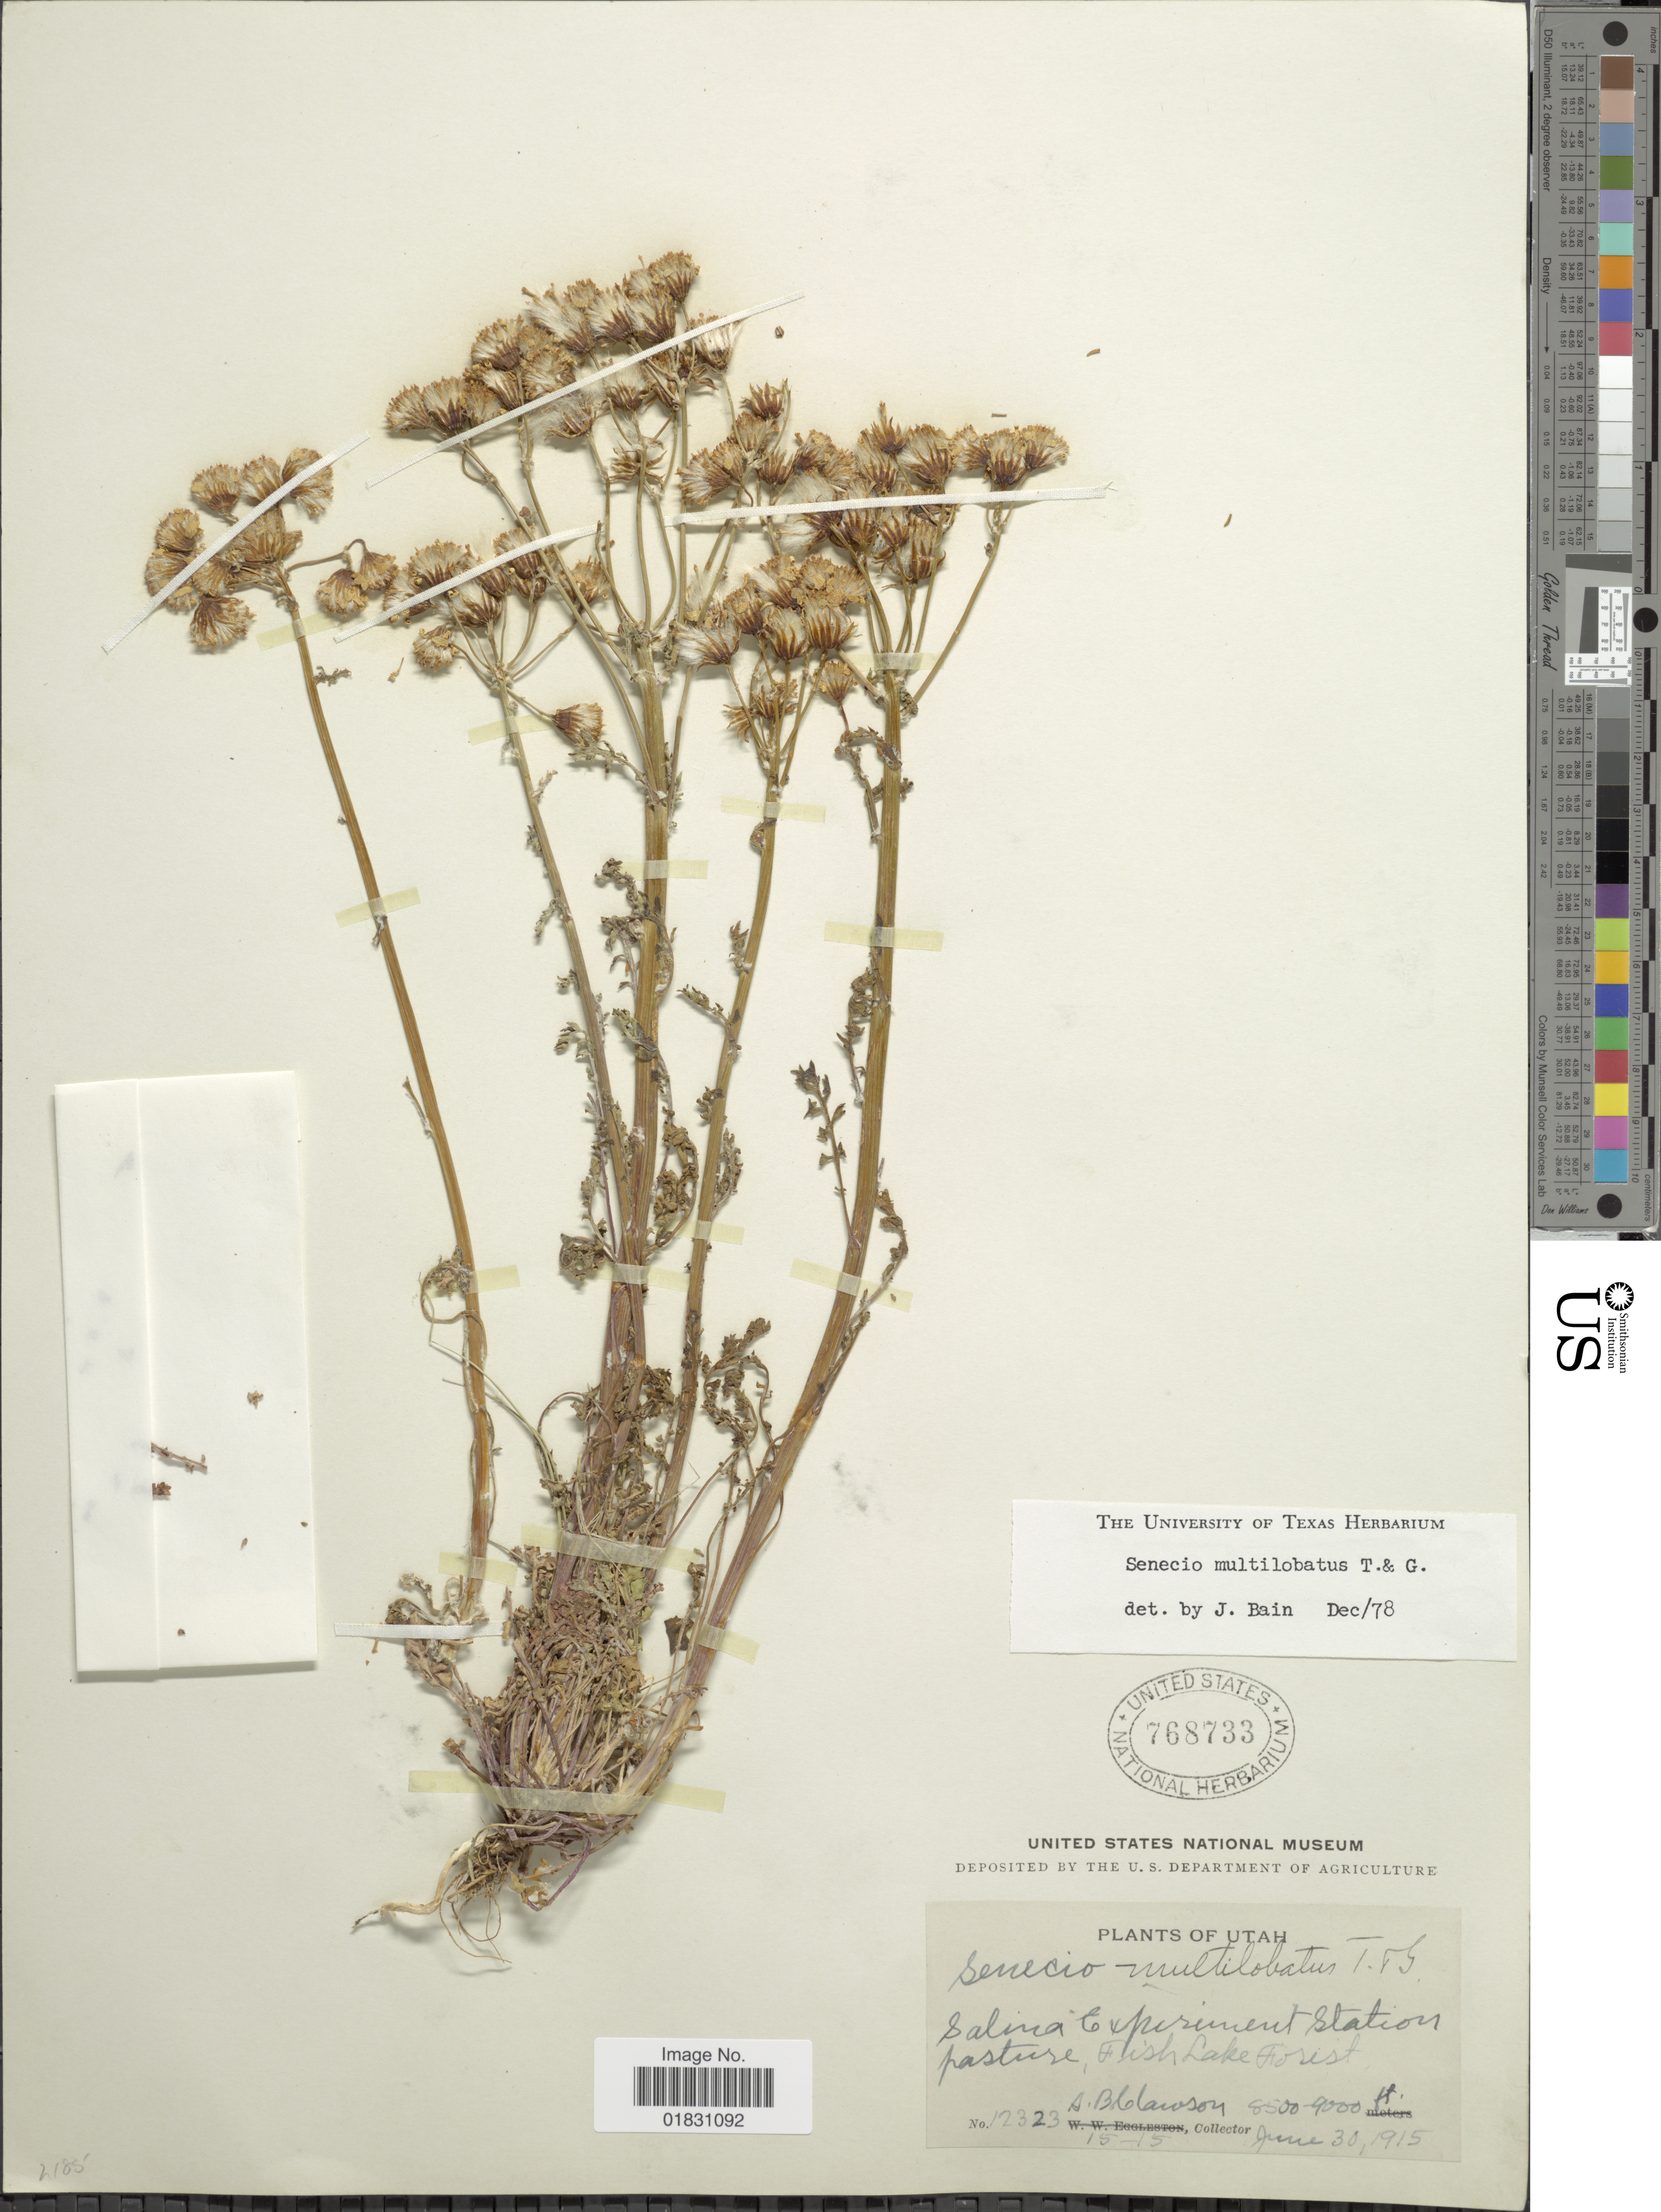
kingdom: Plantae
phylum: Tracheophyta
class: Magnoliopsida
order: Asterales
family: Asteraceae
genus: Packera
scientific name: Packera multilobata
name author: (Torr. & A. Gray) W.A. Weber & Á. Löve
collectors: A. Clawson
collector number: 12323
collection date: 1919-06-30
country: United States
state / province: Utah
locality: Salina Experiment Station, Fish Lake Forest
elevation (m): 2591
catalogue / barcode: US 768733